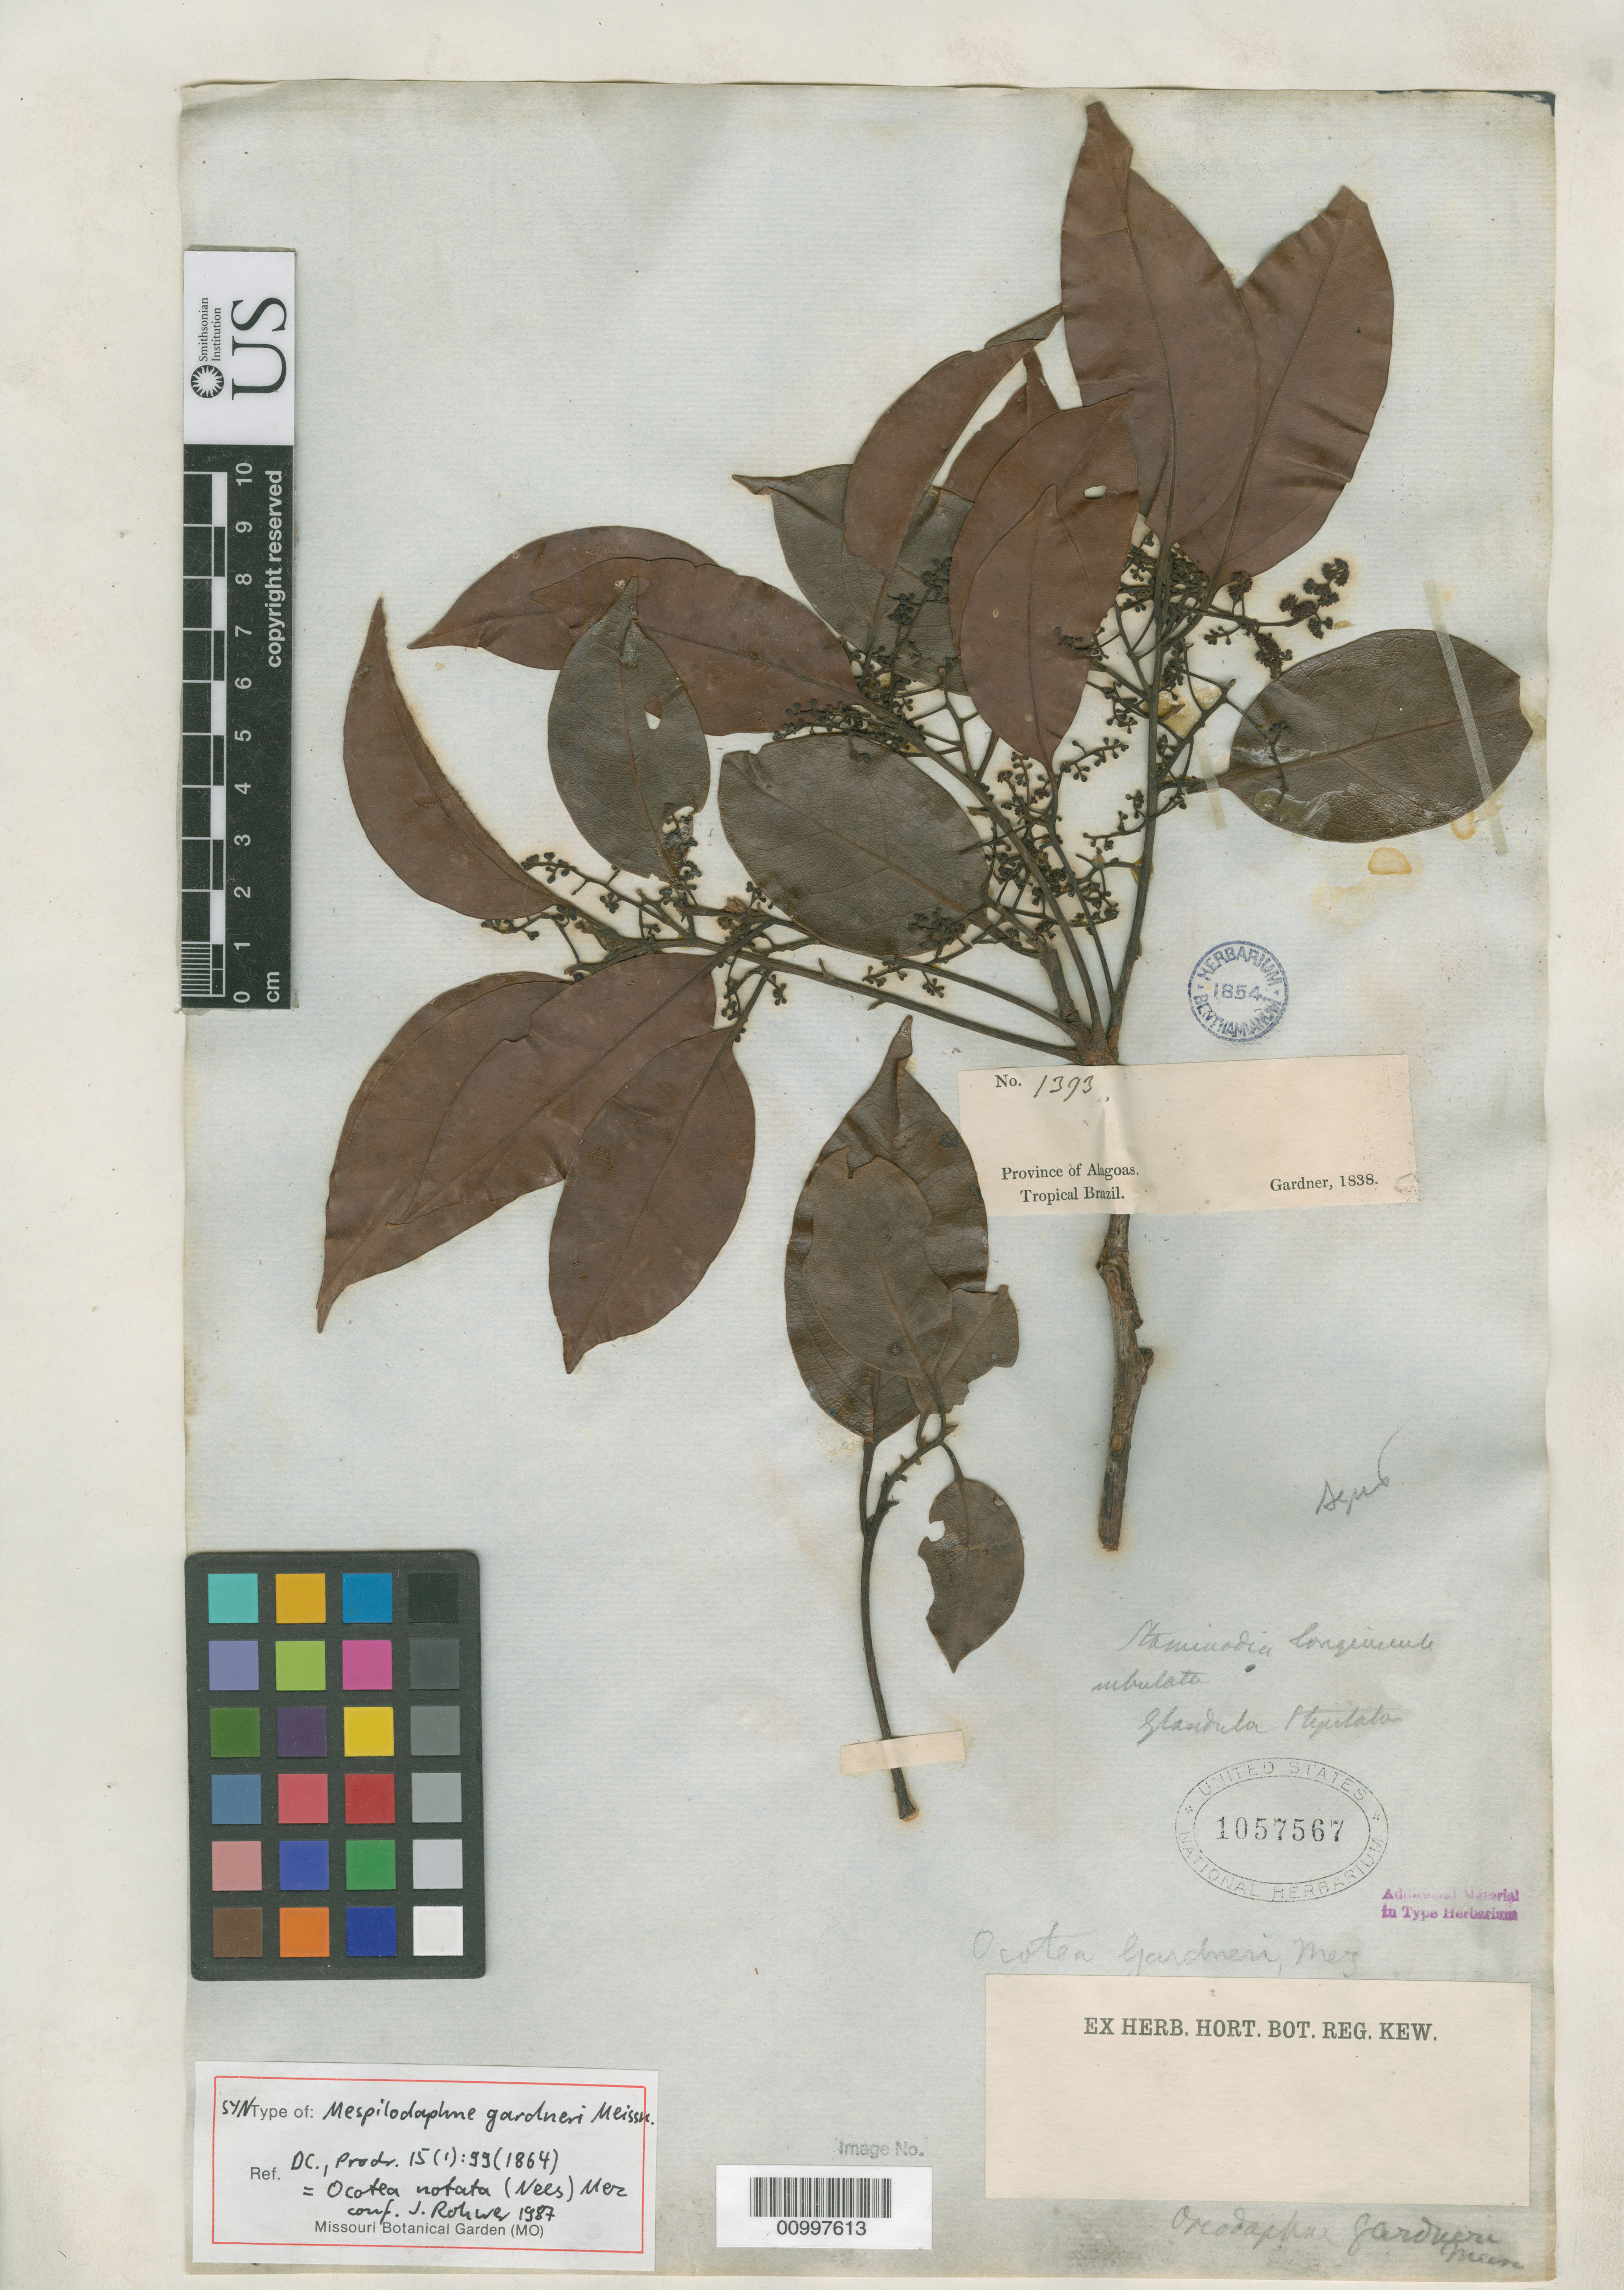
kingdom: Plantae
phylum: Tracheophyta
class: Magnoliopsida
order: Laurales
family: Lauraceae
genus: Mespilodaphne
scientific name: Mespilodaphne gardneri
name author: Meisn. in DC.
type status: Syntype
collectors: G. Gardner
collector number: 1393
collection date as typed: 1838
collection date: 1838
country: Brazil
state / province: Alagoas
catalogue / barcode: US 1057567